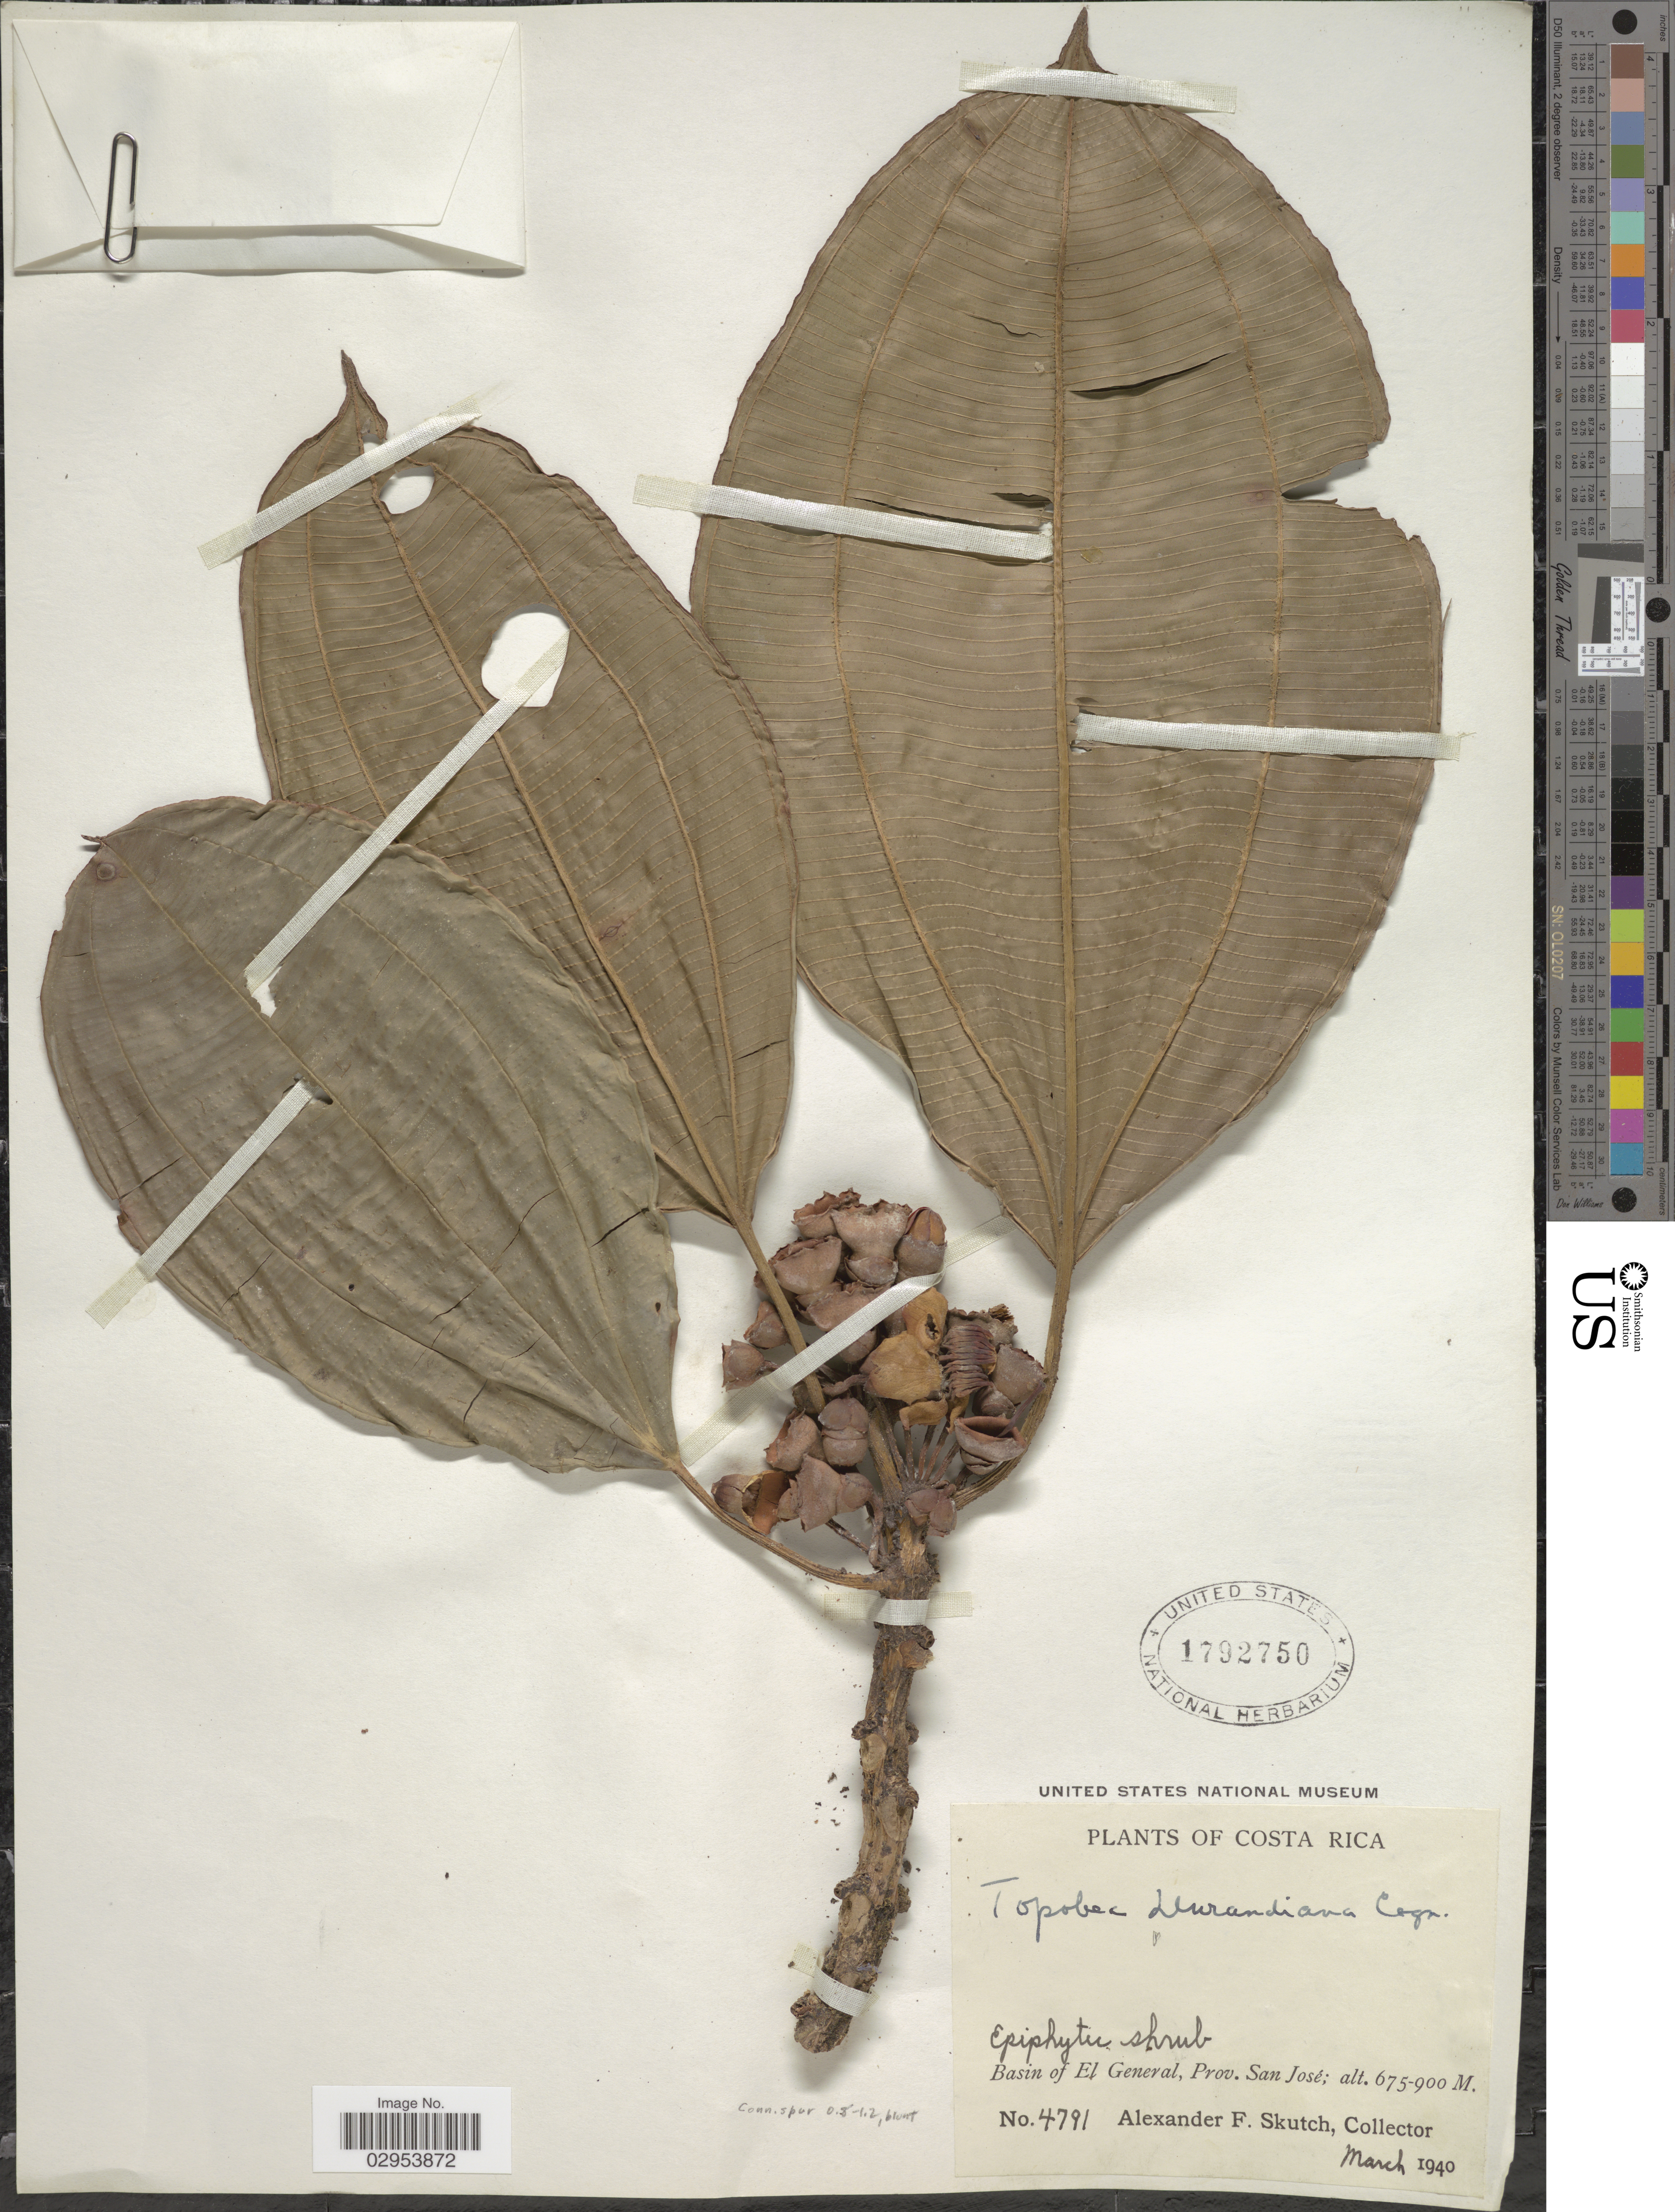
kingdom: Plantae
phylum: Tracheophyta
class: Magnoliopsida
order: Myrtales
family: Melastomataceae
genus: Topobea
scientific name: Topobea maurofernandeziana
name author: Cogn.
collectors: A. F. Skutch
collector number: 4791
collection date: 1940-03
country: Costa Rica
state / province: San José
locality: Basin of El General.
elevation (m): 675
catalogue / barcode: US 1792750